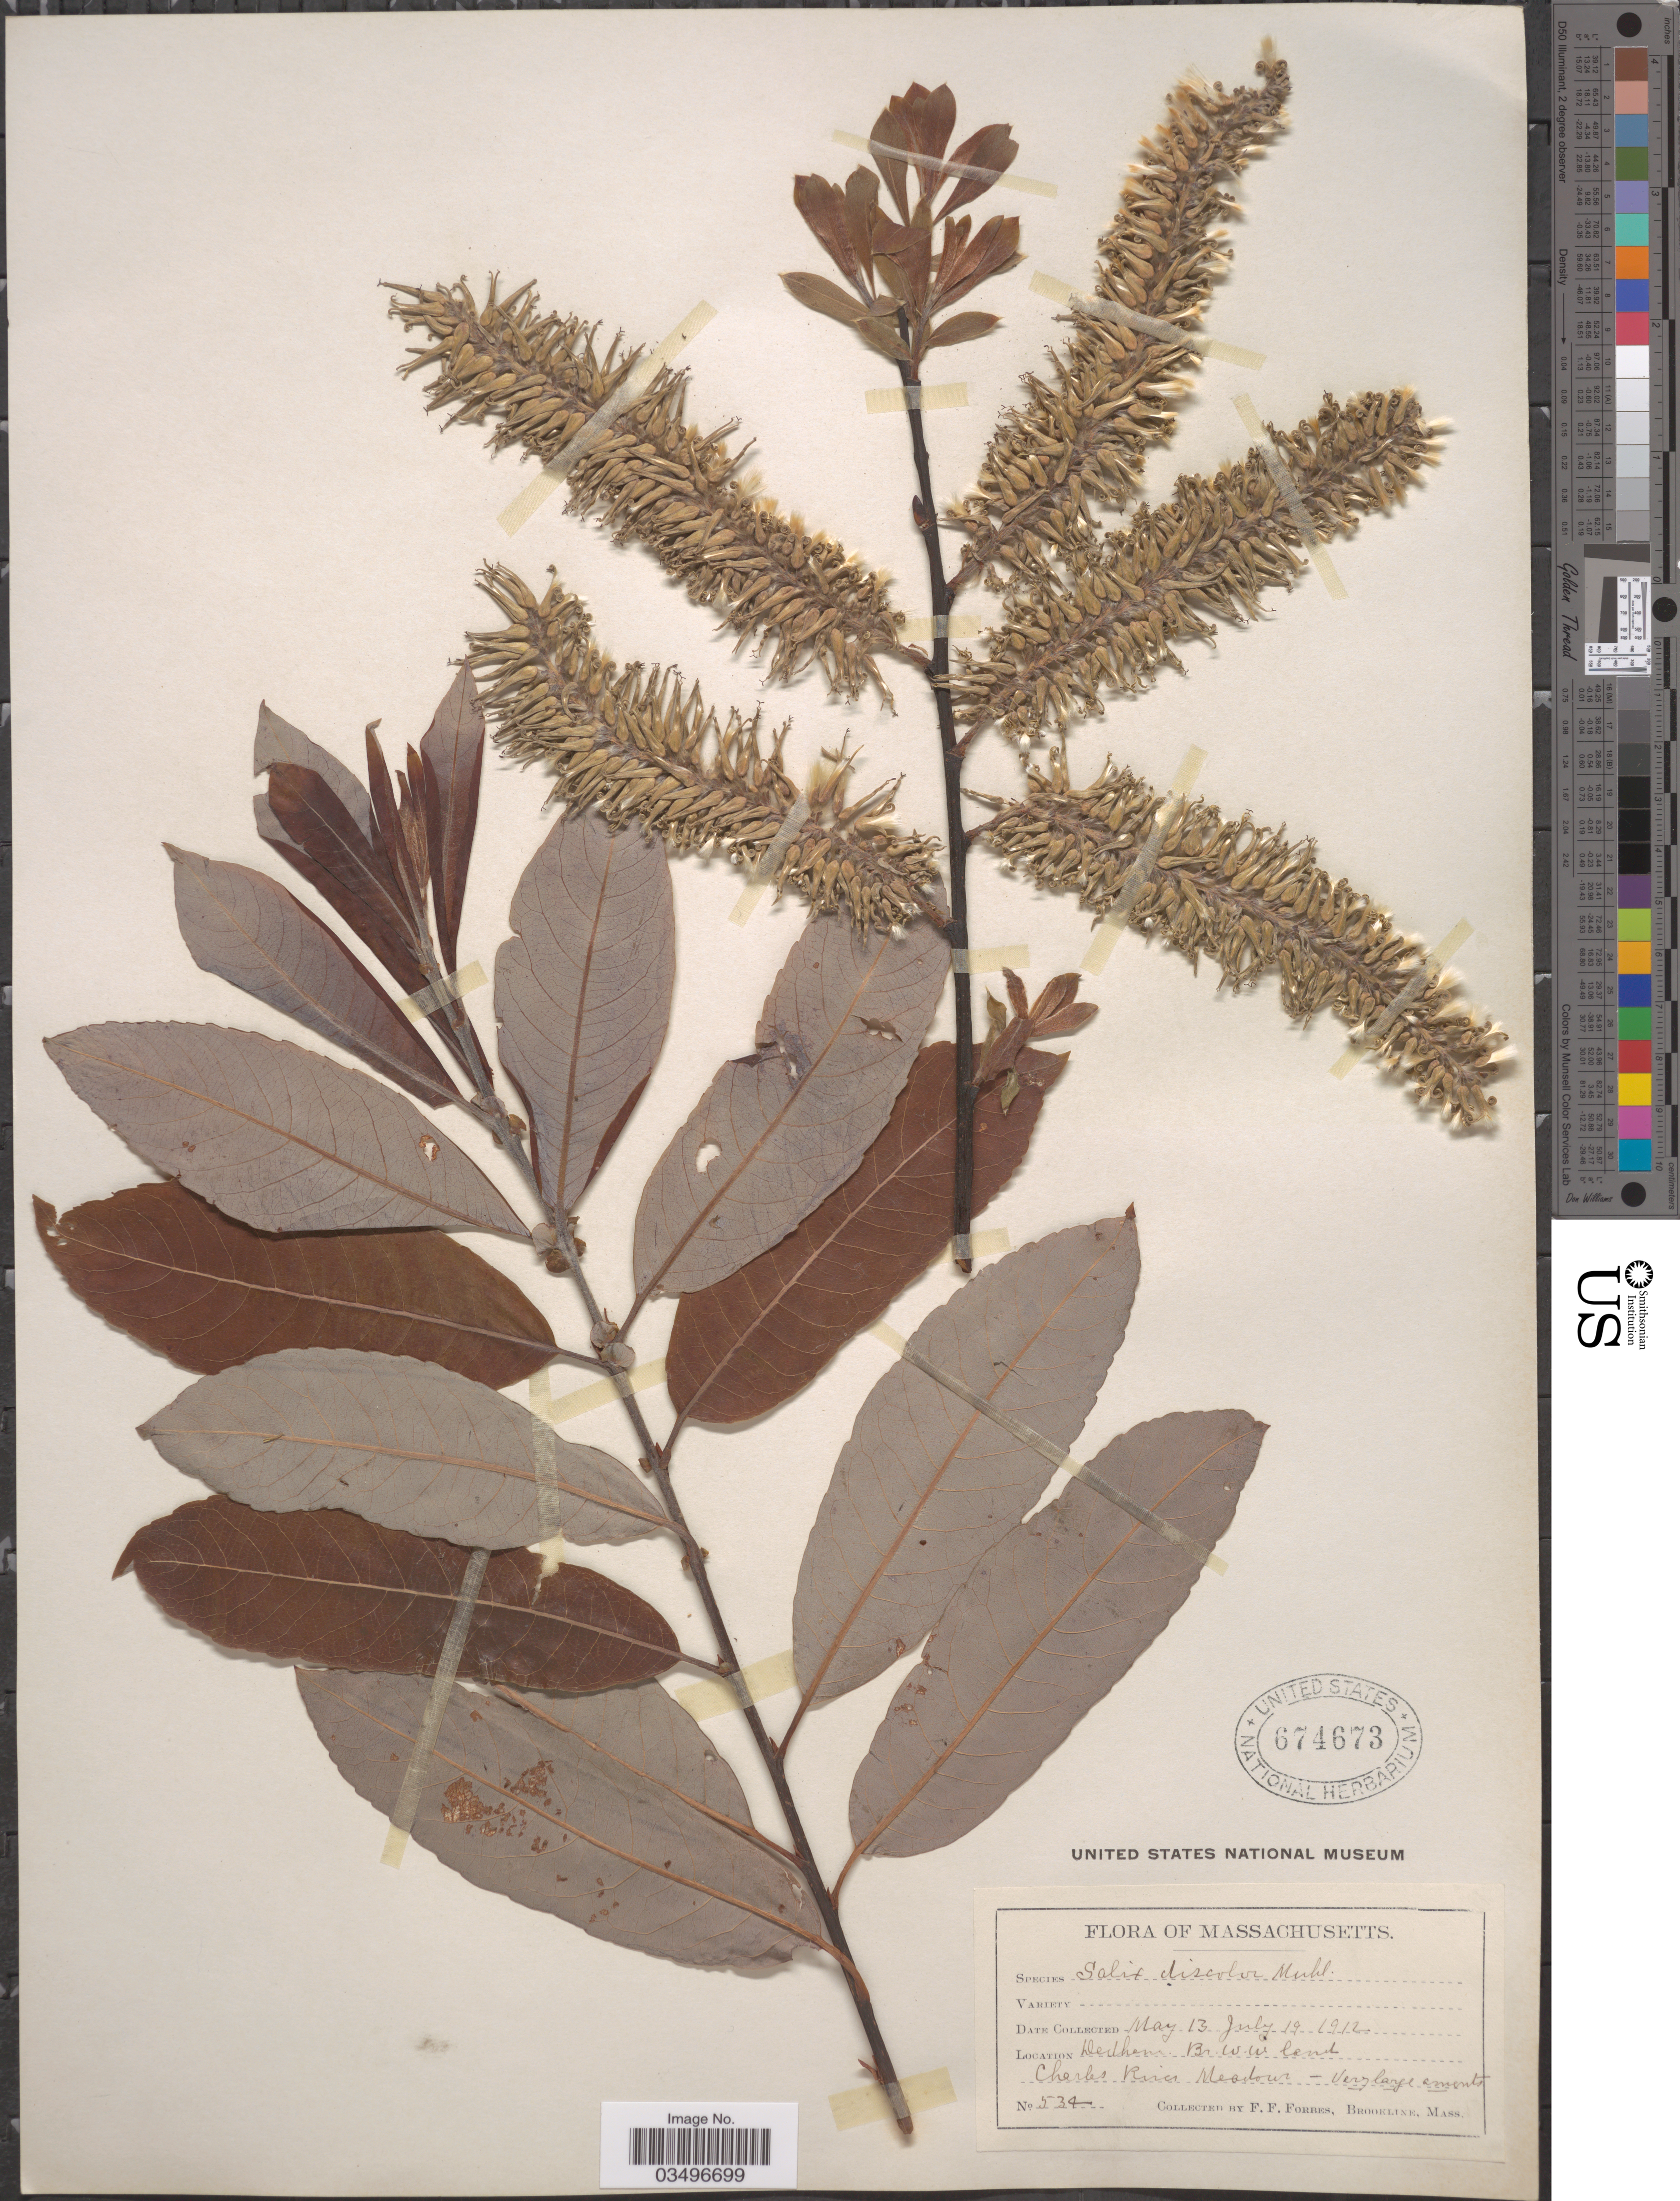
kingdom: Plantae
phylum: Tracheophyta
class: Magnoliopsida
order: Malpighiales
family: Salicaceae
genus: Salix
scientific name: Salix discolor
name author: Muhl.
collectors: F. Forbes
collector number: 534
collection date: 1912-05-13/1912-07-19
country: United States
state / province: Massachusetts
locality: Dedham. Br. W.W. land. Charles River Meadow.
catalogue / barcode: US 674673